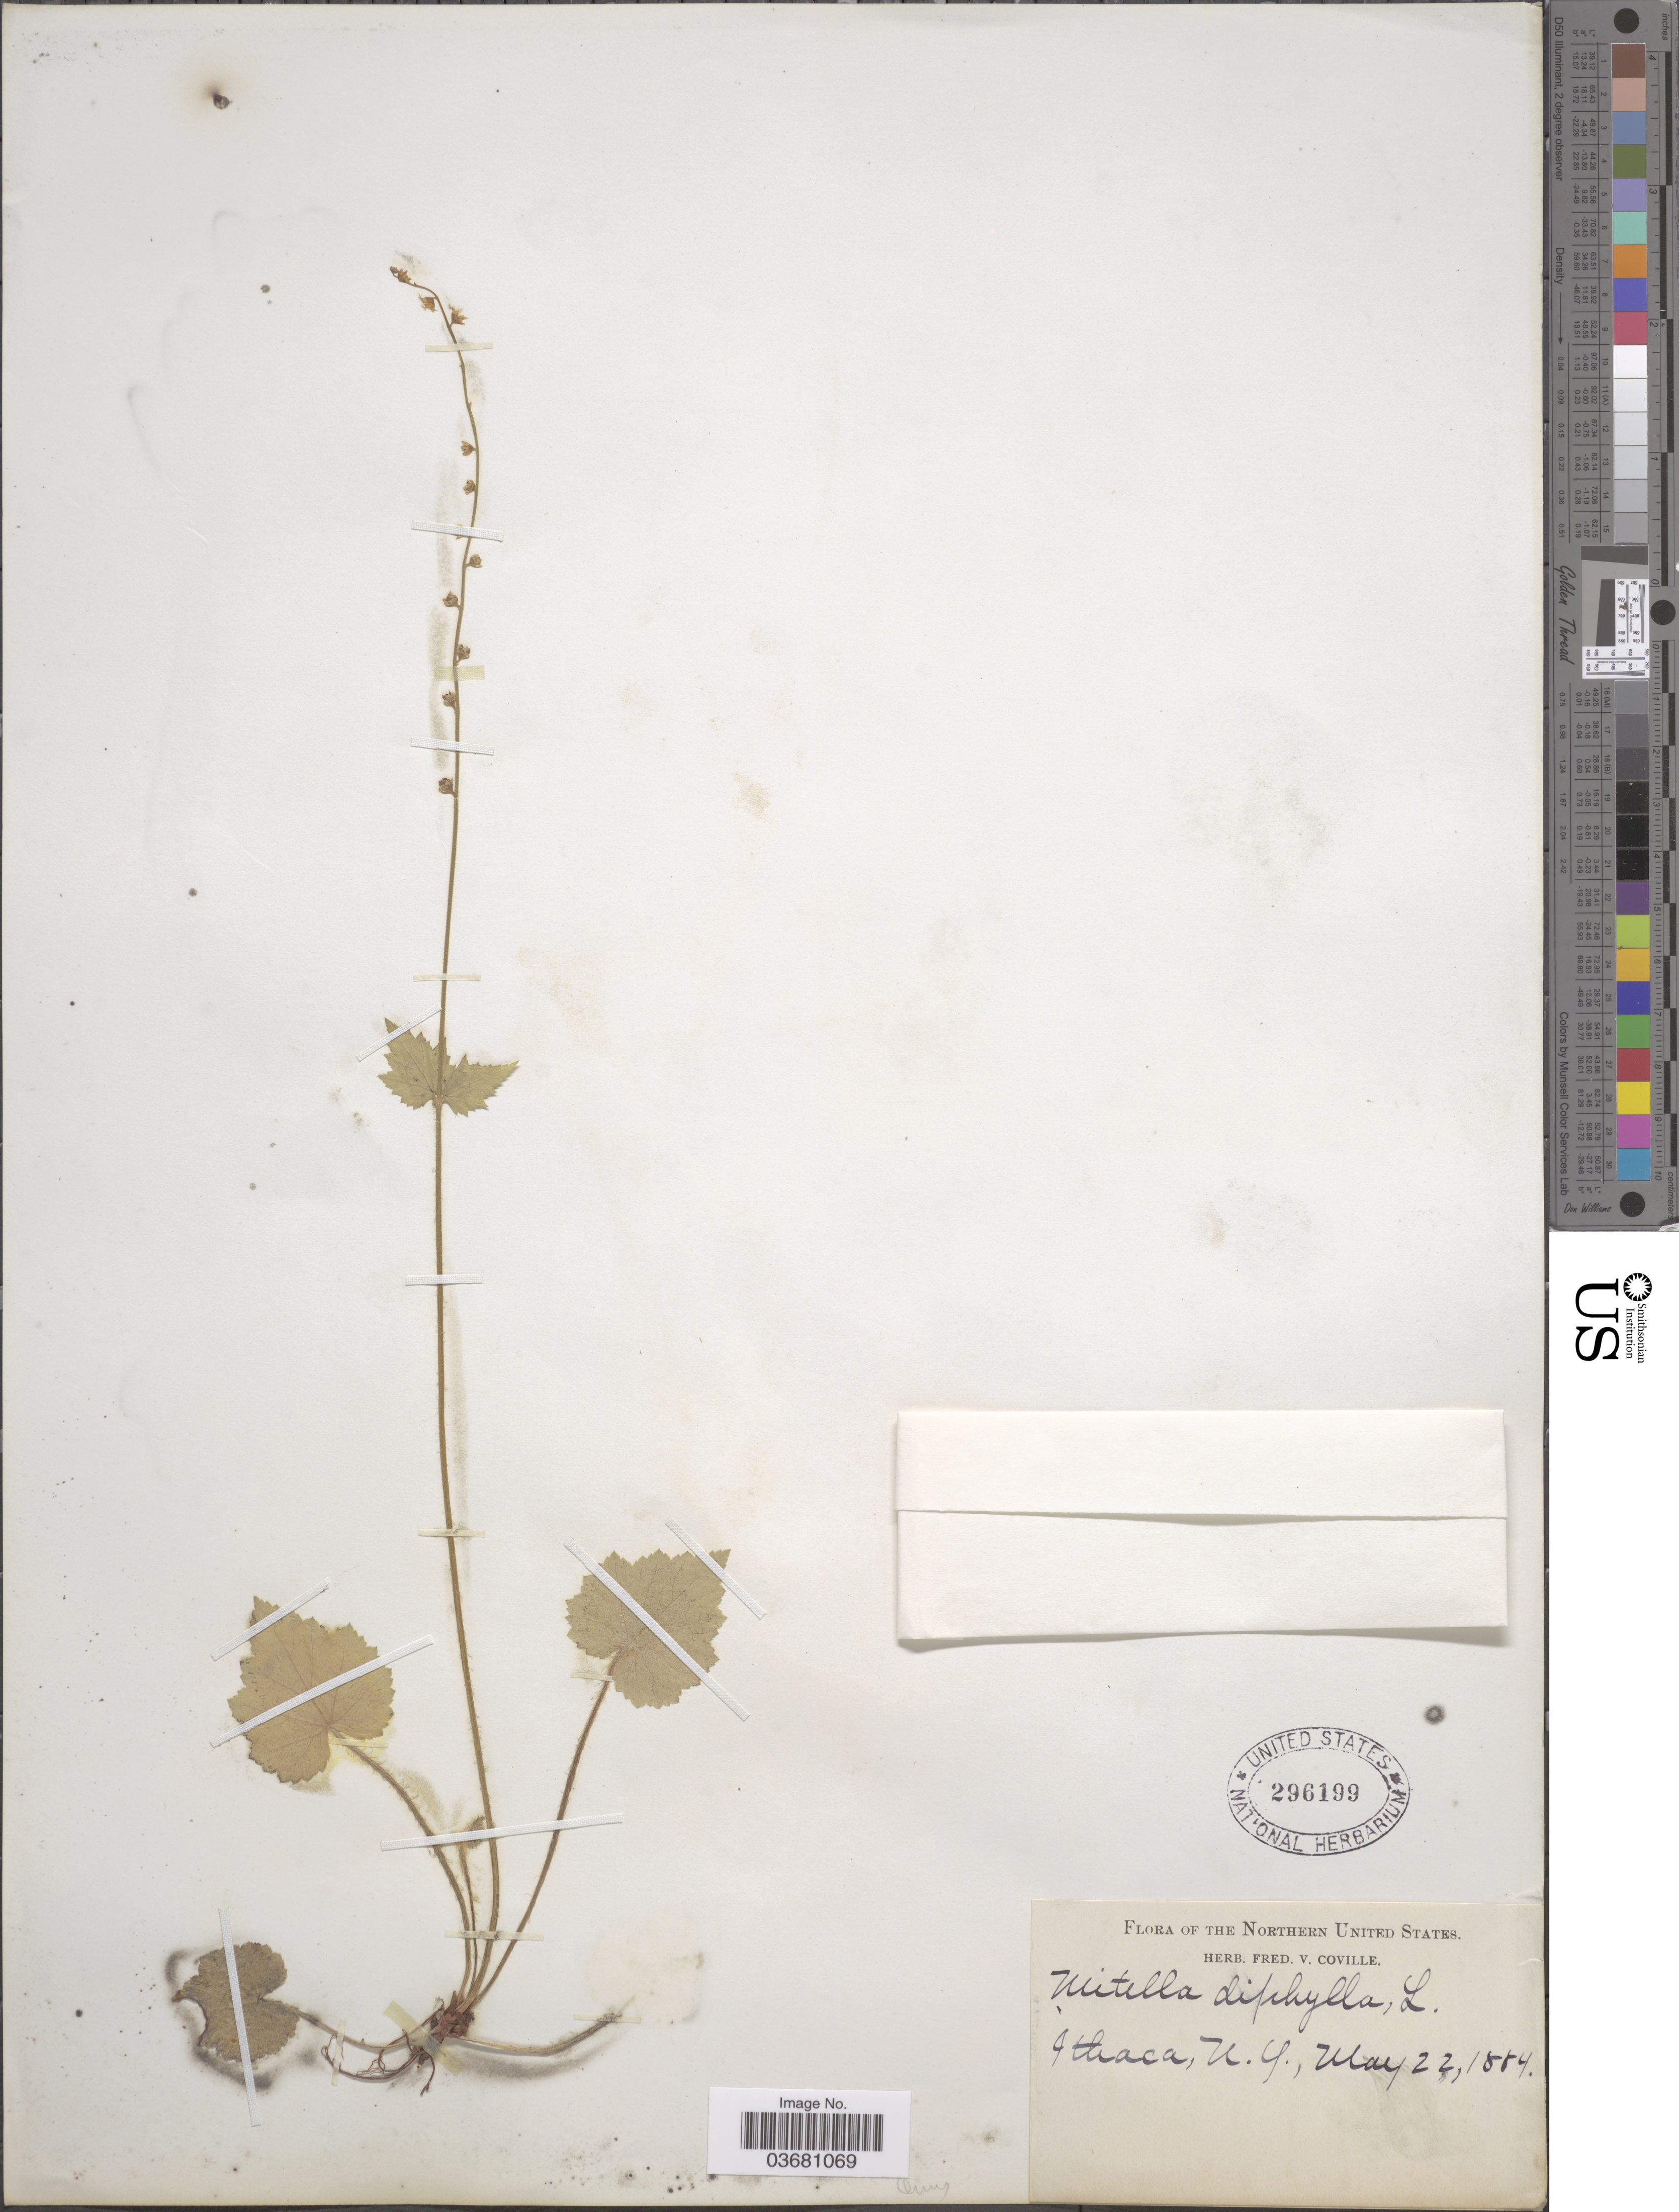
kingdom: Plantae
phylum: Tracheophyta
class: Magnoliopsida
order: Saxifragales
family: Saxifragaceae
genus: Mitella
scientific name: Mitella diphylla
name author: L.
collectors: ex herb. Fred. V. Coville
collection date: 1884-05-22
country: United States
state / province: New York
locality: Ithaca.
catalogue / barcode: US 296199